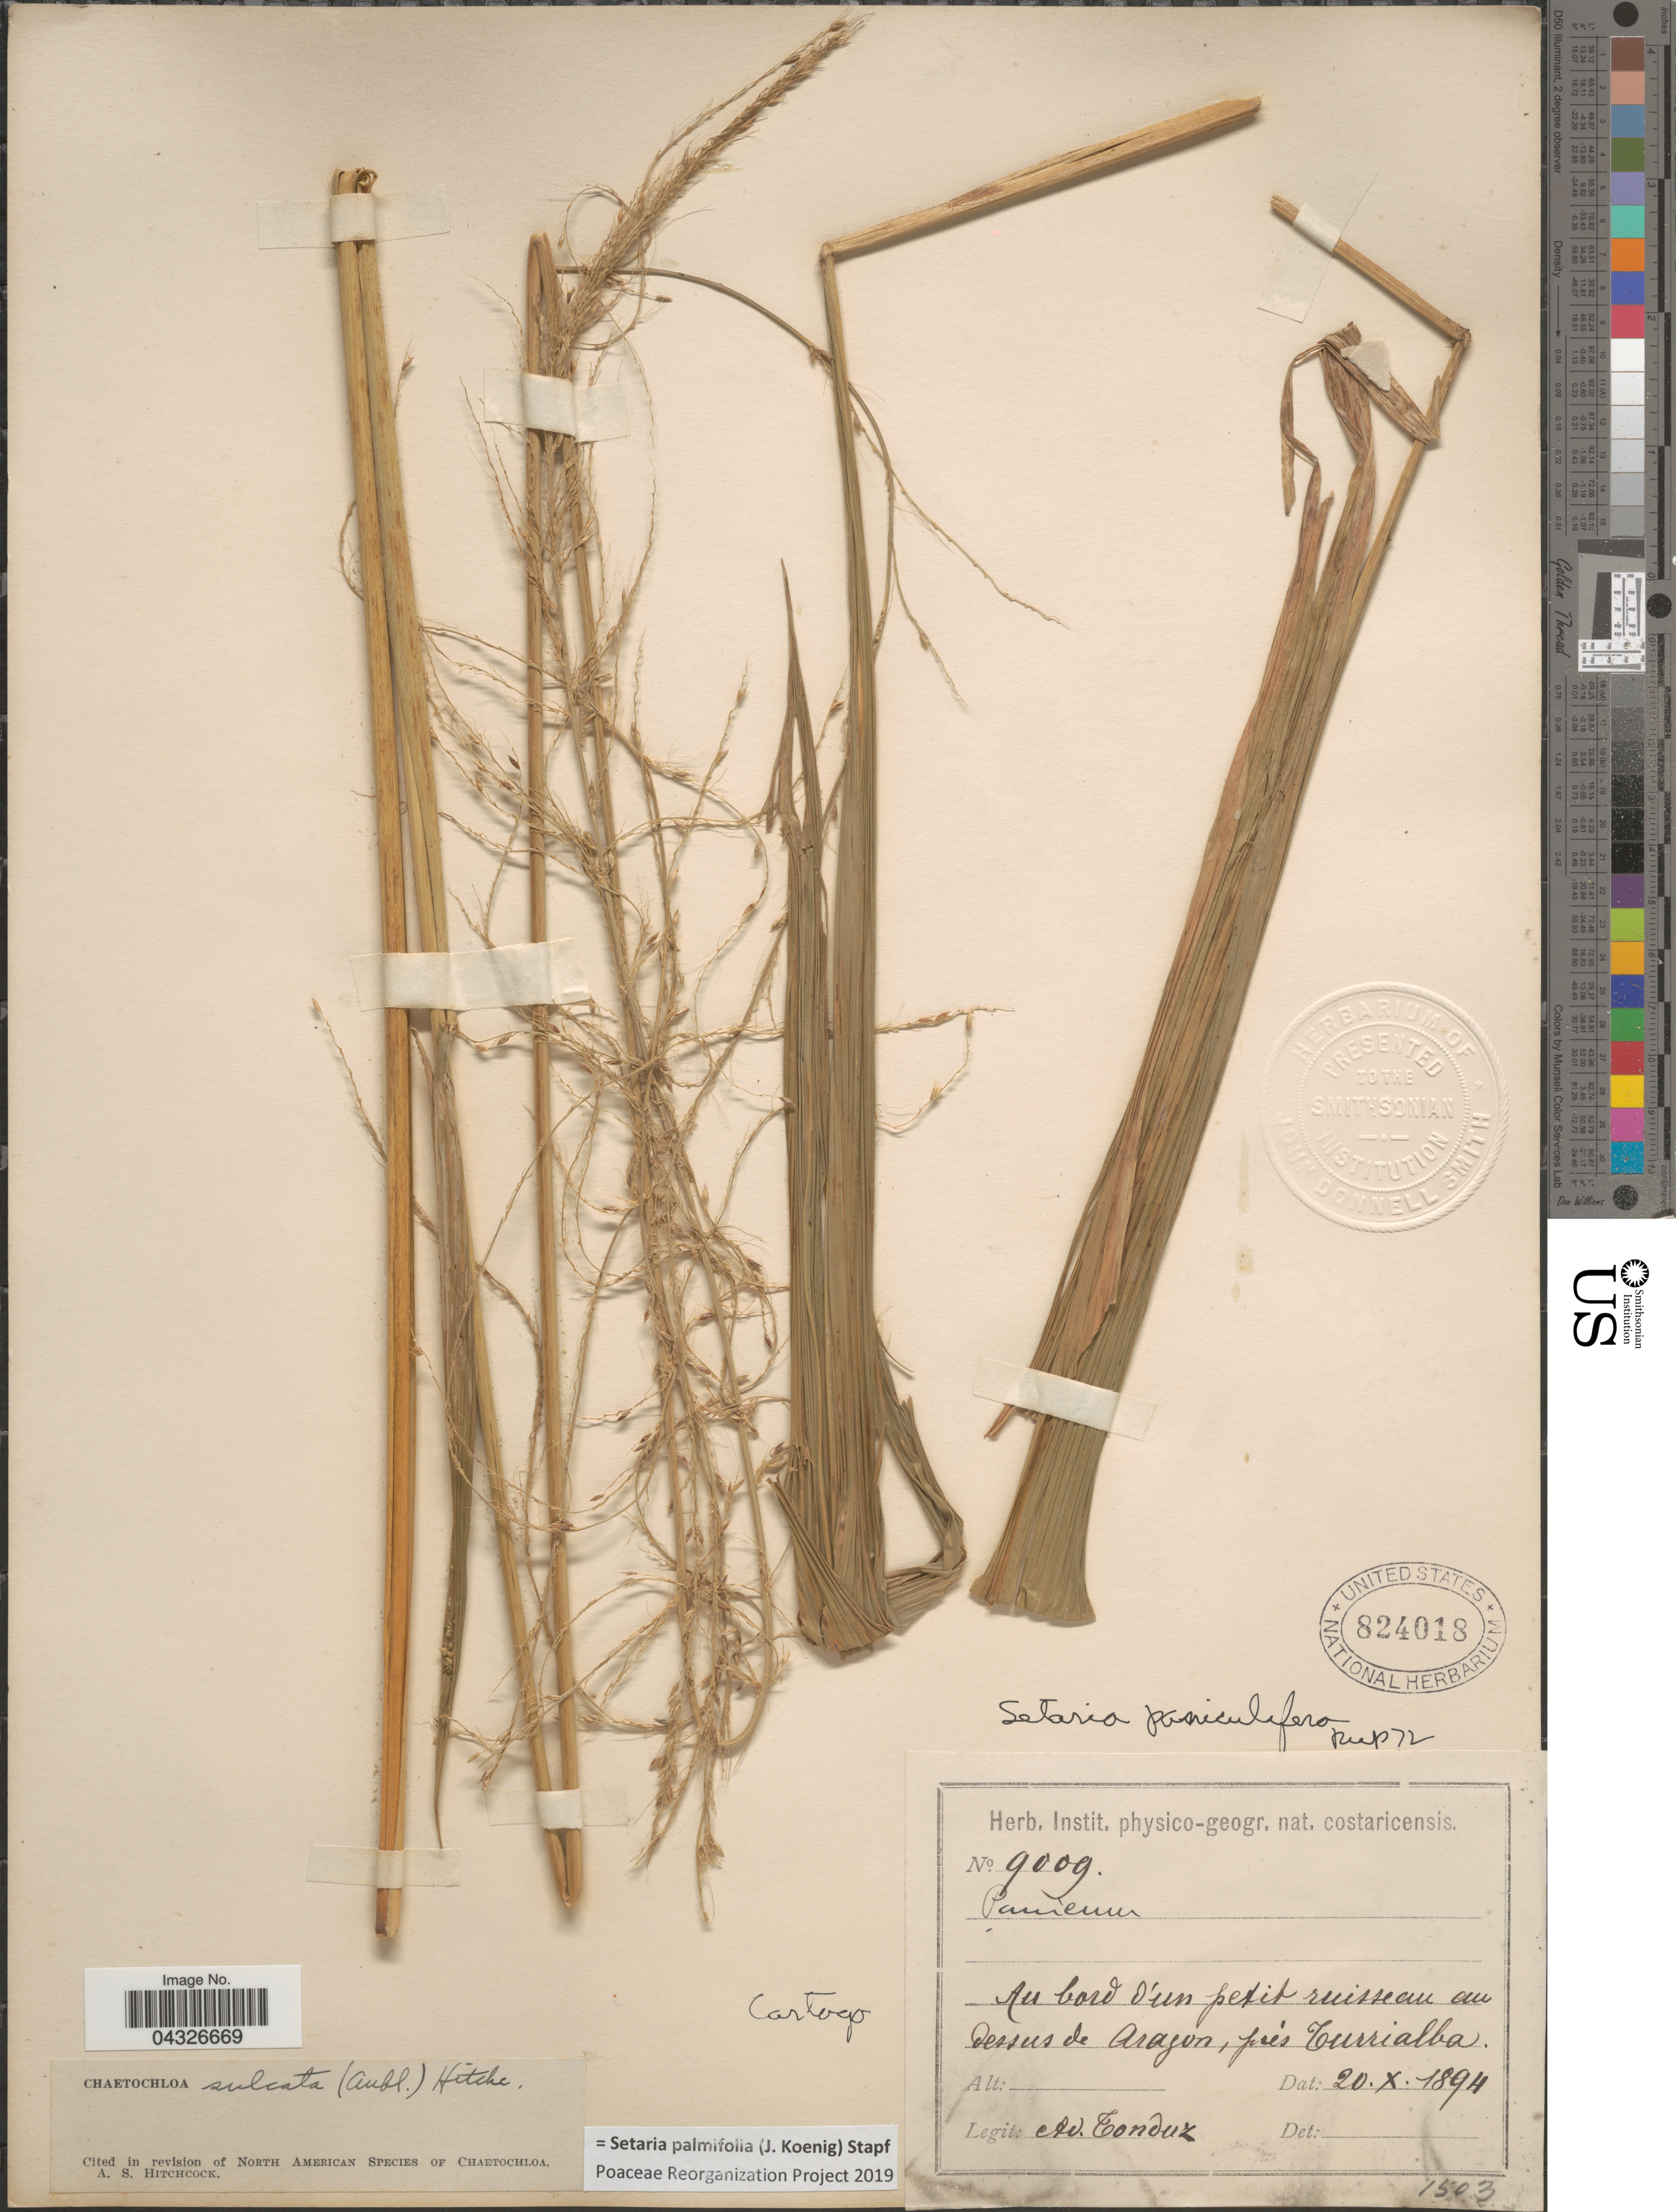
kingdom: Plantae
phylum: Tracheophyta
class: Liliopsida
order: Poales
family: Poaceae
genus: Setaria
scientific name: Setaria palmifolia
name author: (J. Koenig) Stapf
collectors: A. Tonduz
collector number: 9009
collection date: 1894-10-20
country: Costa Rica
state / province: Cartago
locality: Au bord d'un petit ruisseau au dessus de Arajon, près Turrialba.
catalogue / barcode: US 824018